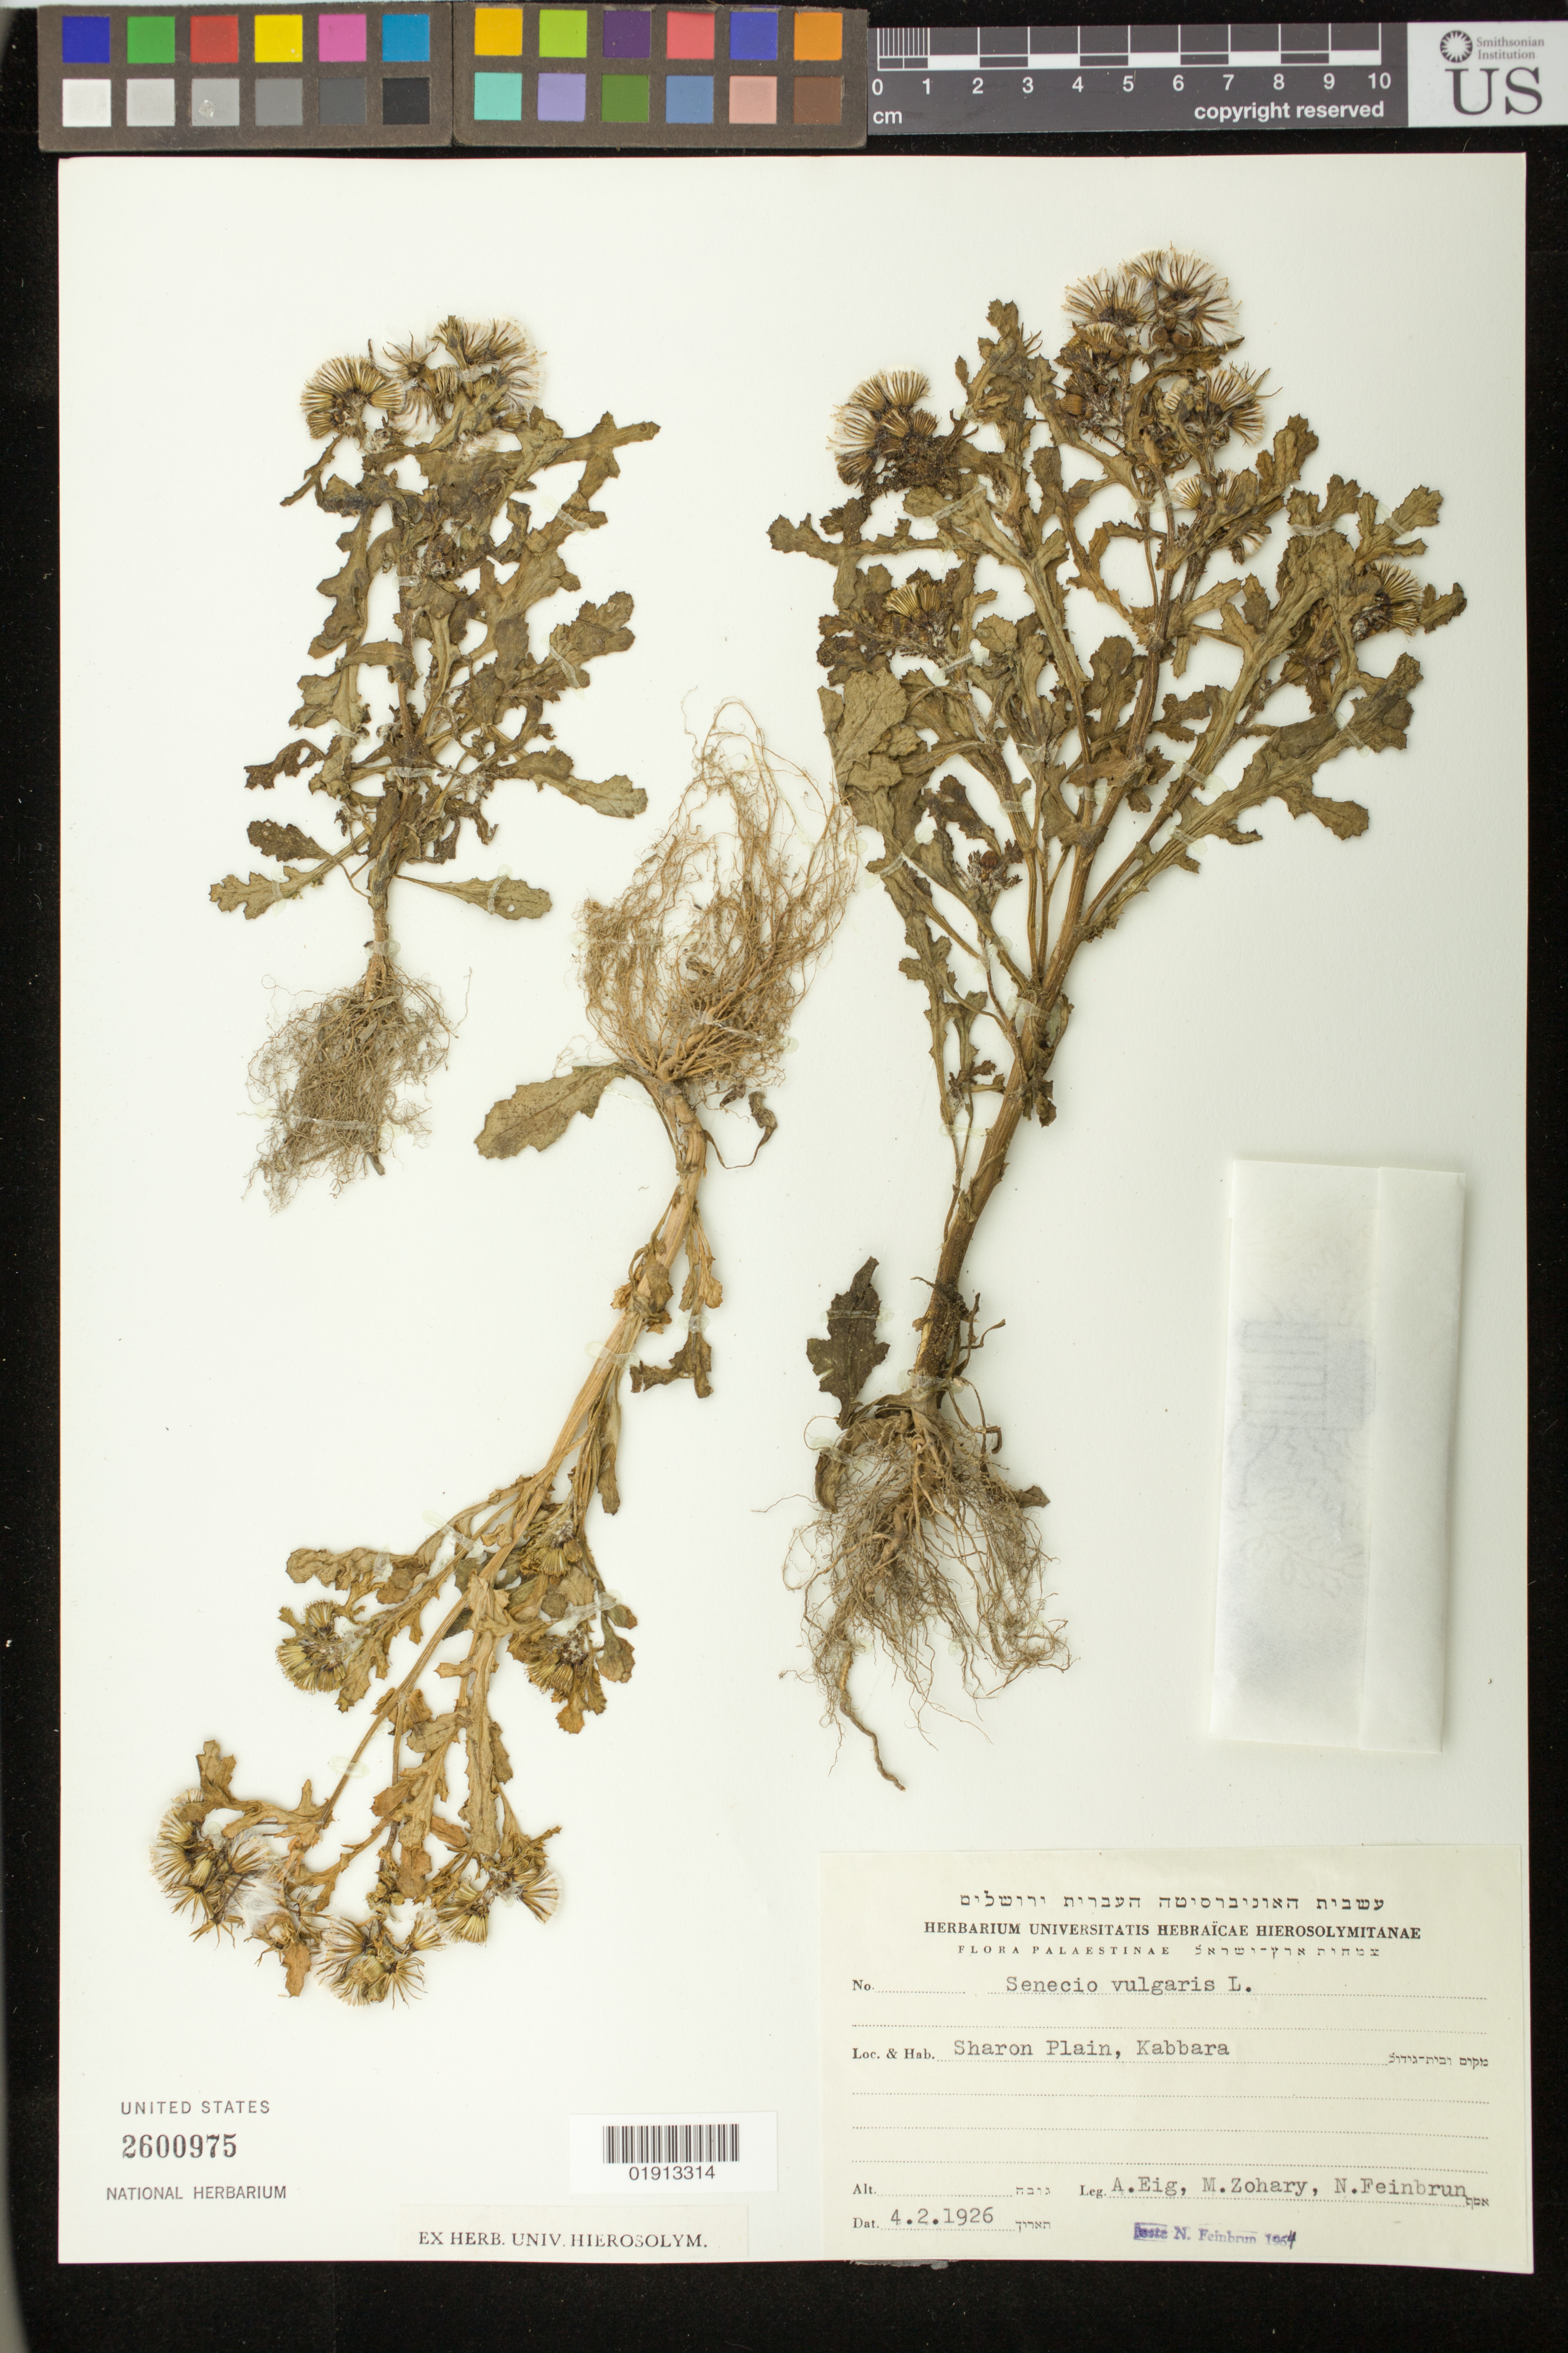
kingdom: Plantae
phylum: Tracheophyta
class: Magnoliopsida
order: Asterales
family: Asteraceae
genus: Senecio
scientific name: Senecio vulgaris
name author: L.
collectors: A. Eig, M. Zohary & N. Feinbrun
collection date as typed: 4.2.1926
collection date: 1926-02-04 or 1926-04-02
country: Israel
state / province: Central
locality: Sharon Plain, Kabbara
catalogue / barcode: US 2600975